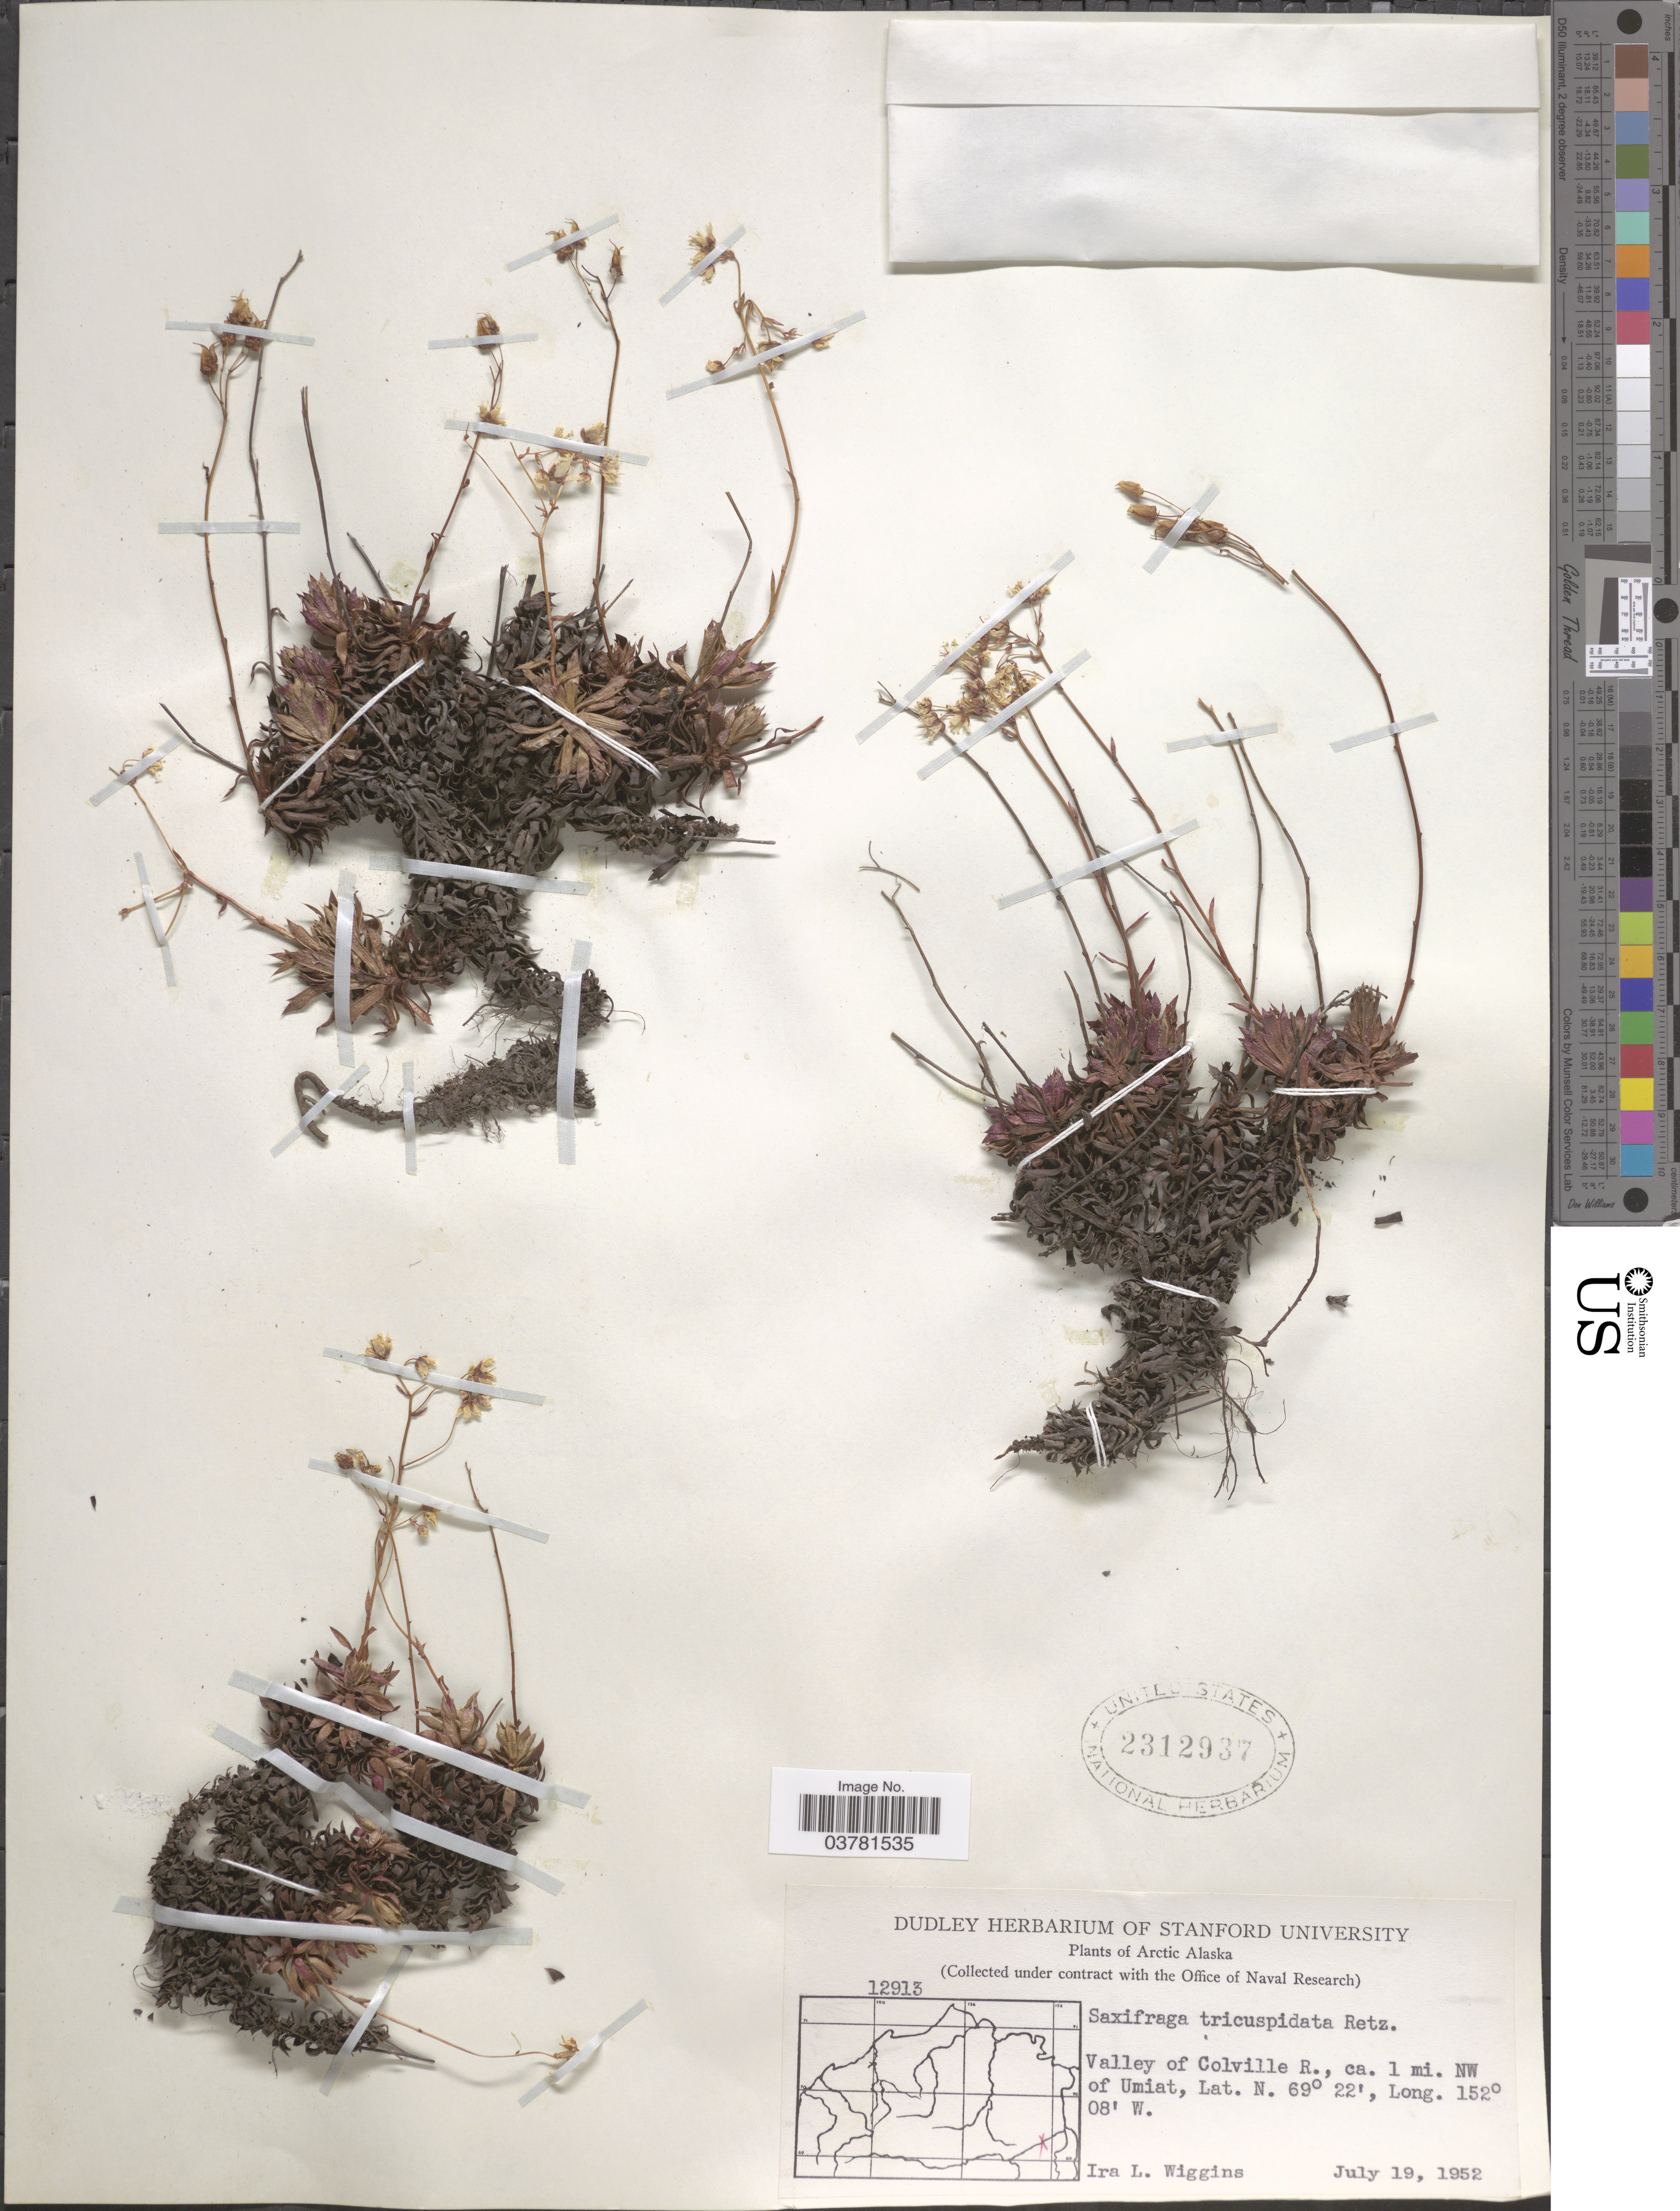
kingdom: Plantae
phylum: Tracheophyta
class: Magnoliopsida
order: Saxifragales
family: Saxifragaceae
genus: Saxifraga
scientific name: Saxifraga tricuspidata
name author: Rottb.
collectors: I. L. Wiggins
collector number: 12913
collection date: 1952-07-19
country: United States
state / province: Alaska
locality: Arctic Alaska. (Under contract with the Office of Naval Research). Valley of Colville R., ca. 1 mi. NW of Umiat.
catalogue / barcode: US 2312937